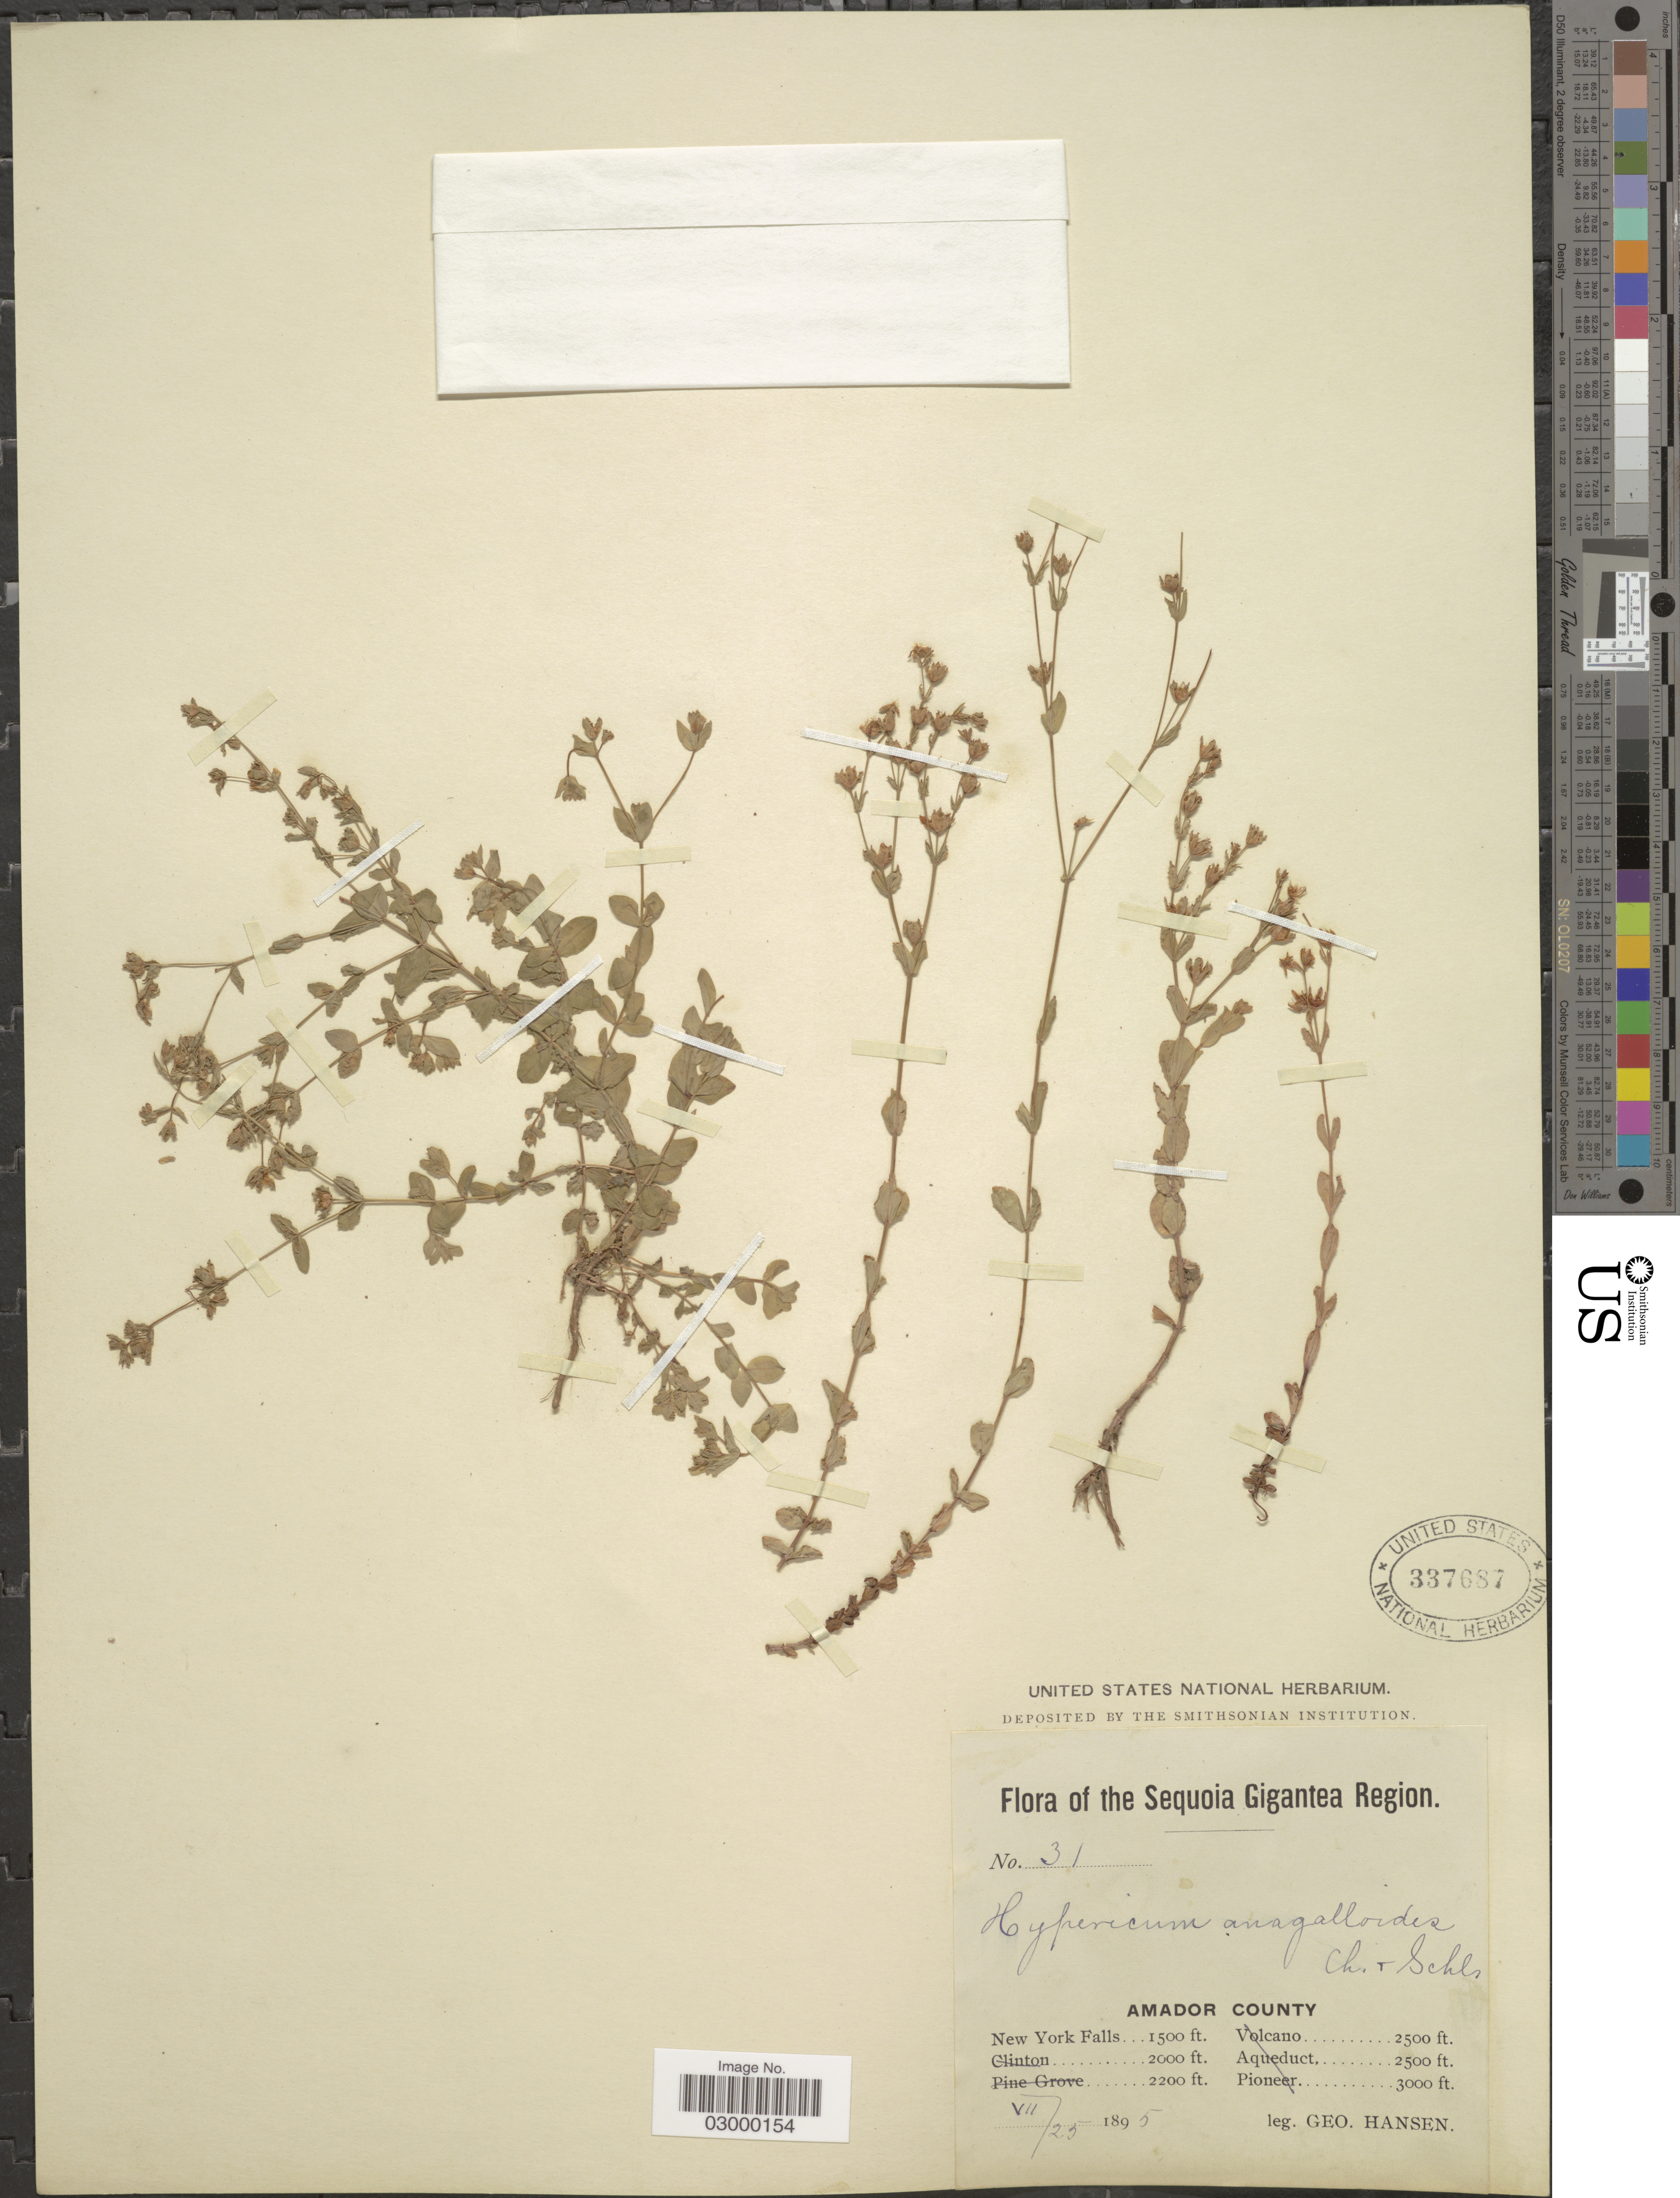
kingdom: Plantae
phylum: Tracheophyta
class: Magnoliopsida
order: Malpighiales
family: Hypericaceae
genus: Hypericum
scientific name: Hypericum anagalloides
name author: Cham. & Schltdl.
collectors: G. Hansen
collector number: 31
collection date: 1895-07-25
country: United States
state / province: California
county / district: Amador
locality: Sequoia Gigantea Region, Amador County, New York Falls.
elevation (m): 457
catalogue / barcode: US 337687